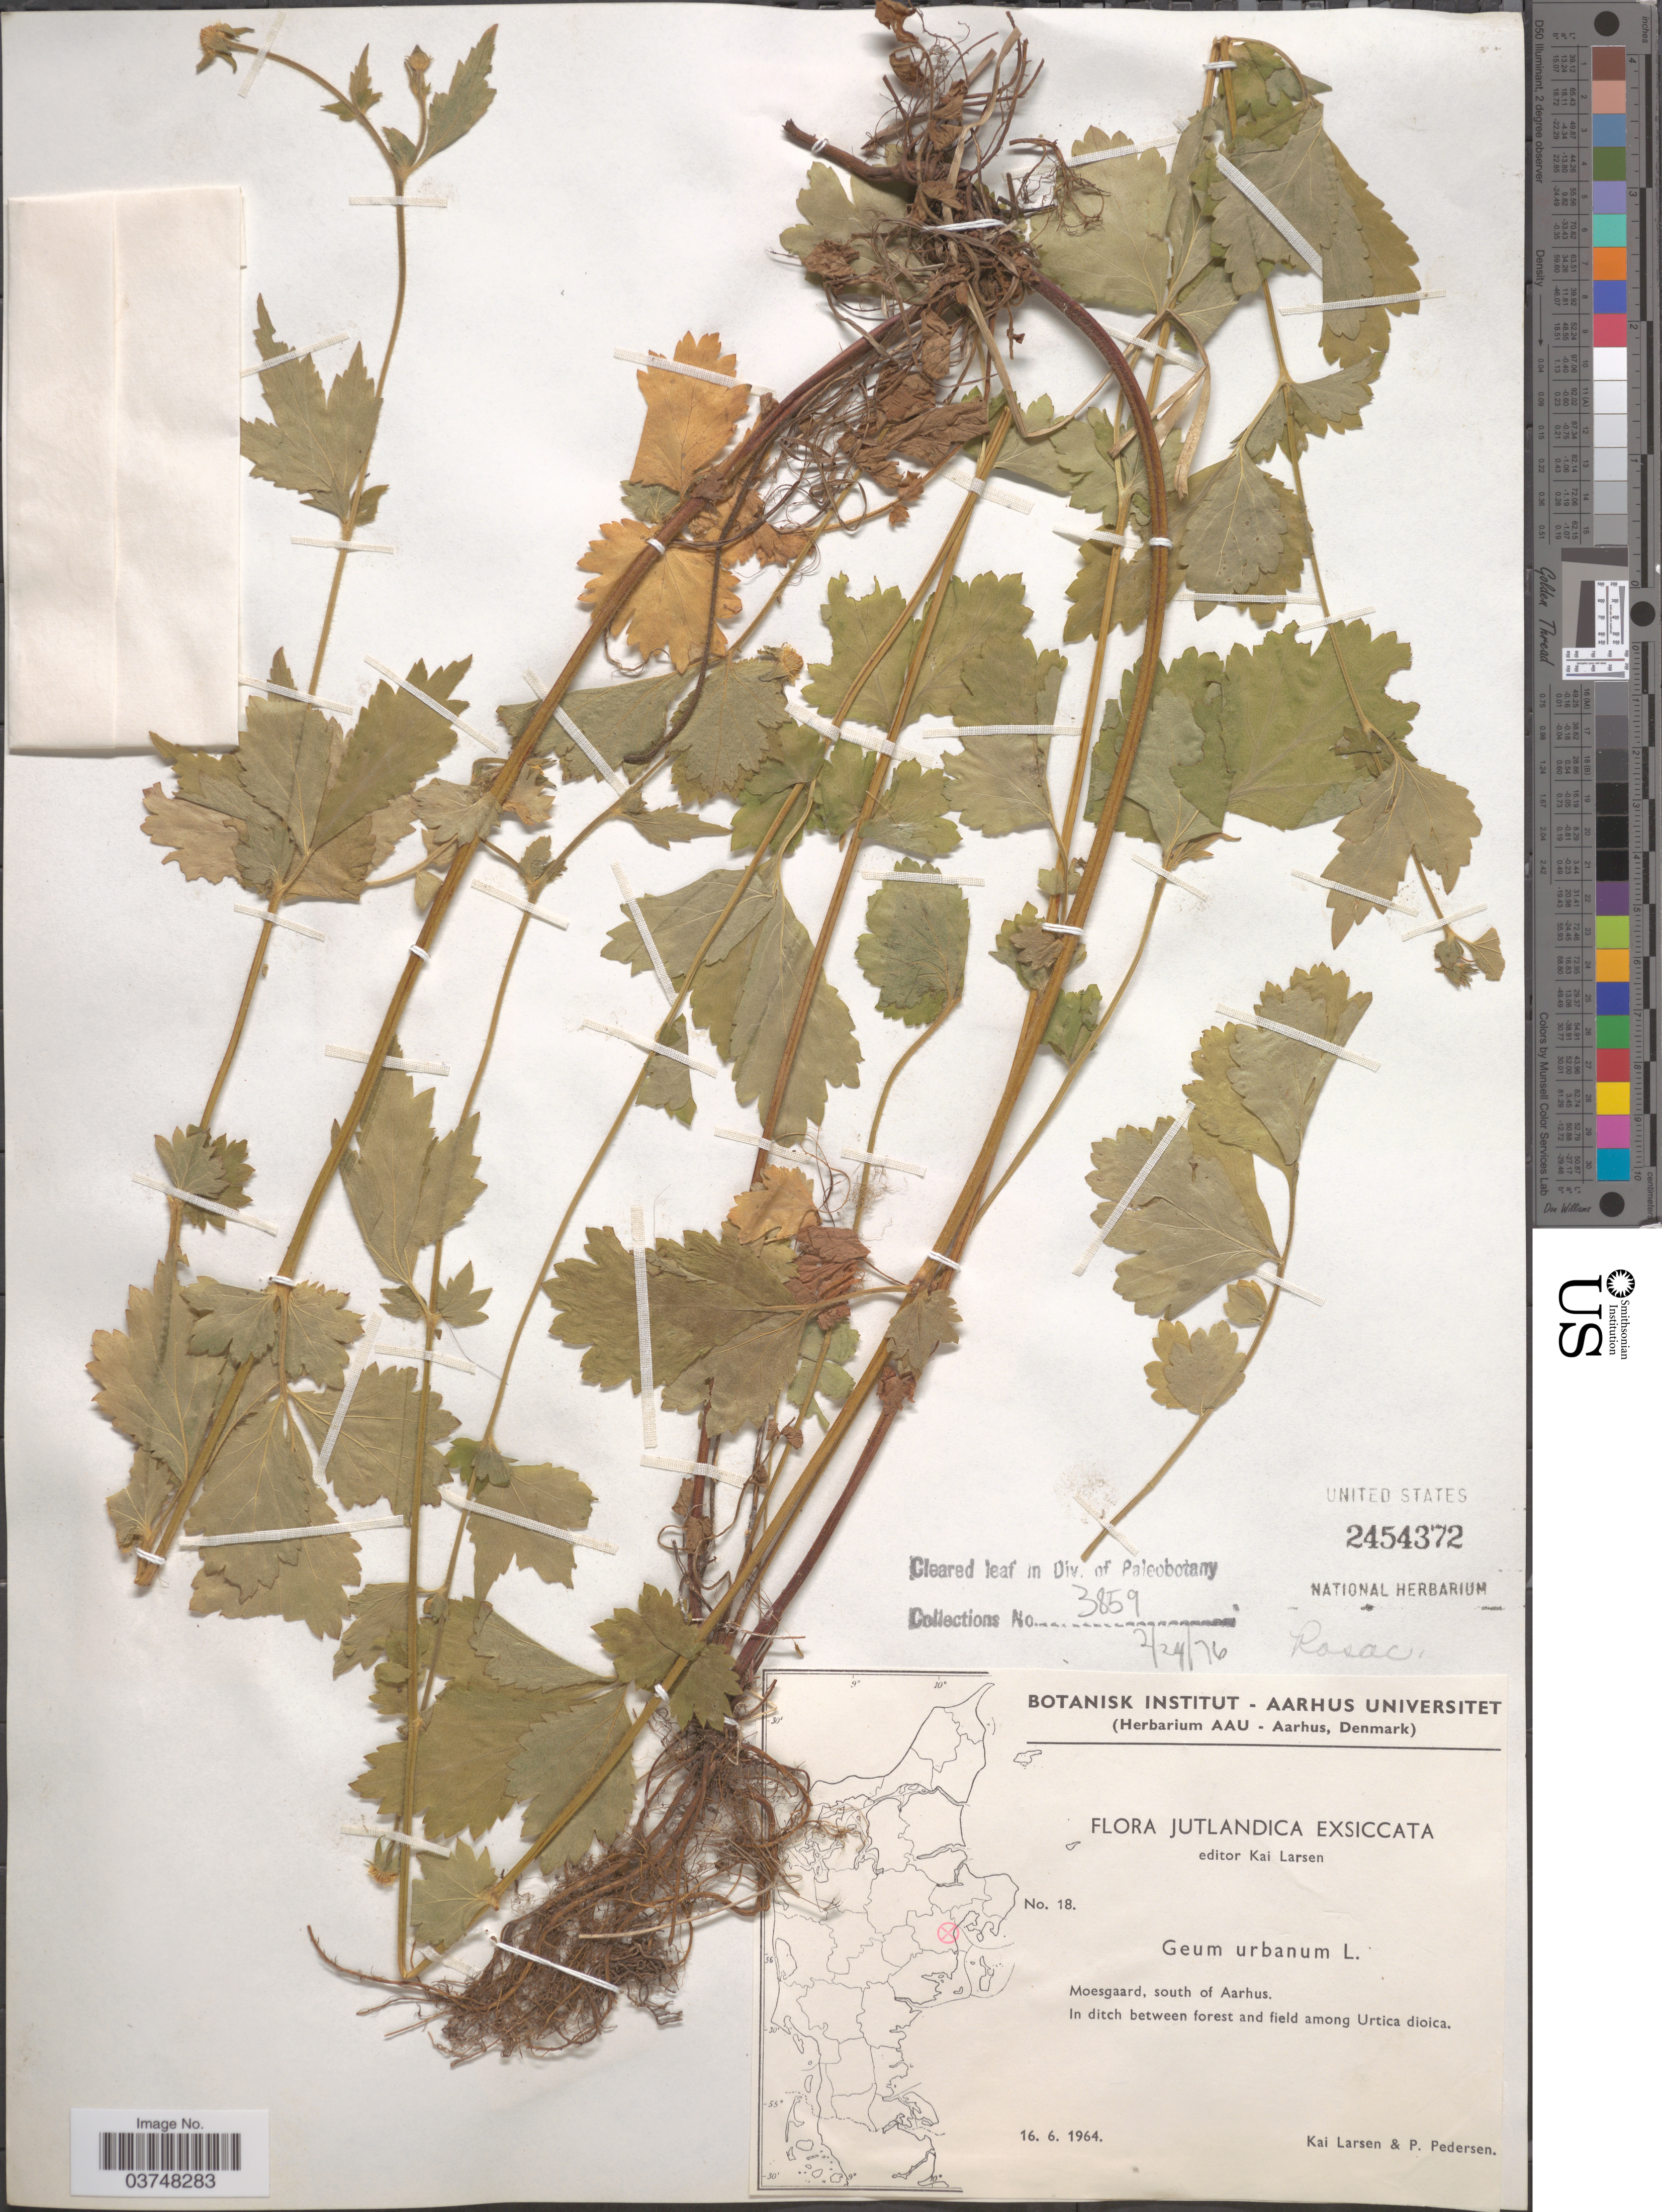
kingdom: Plantae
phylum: Tracheophyta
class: Magnoliopsida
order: Rosales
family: Rosaceae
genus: Geum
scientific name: Geum urbanum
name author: L.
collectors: K. Larsen & P. Pedersen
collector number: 18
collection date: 1964-06-16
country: Denmark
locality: Jutlandica. Moesgaard, south of Aarhus.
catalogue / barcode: US 2454372